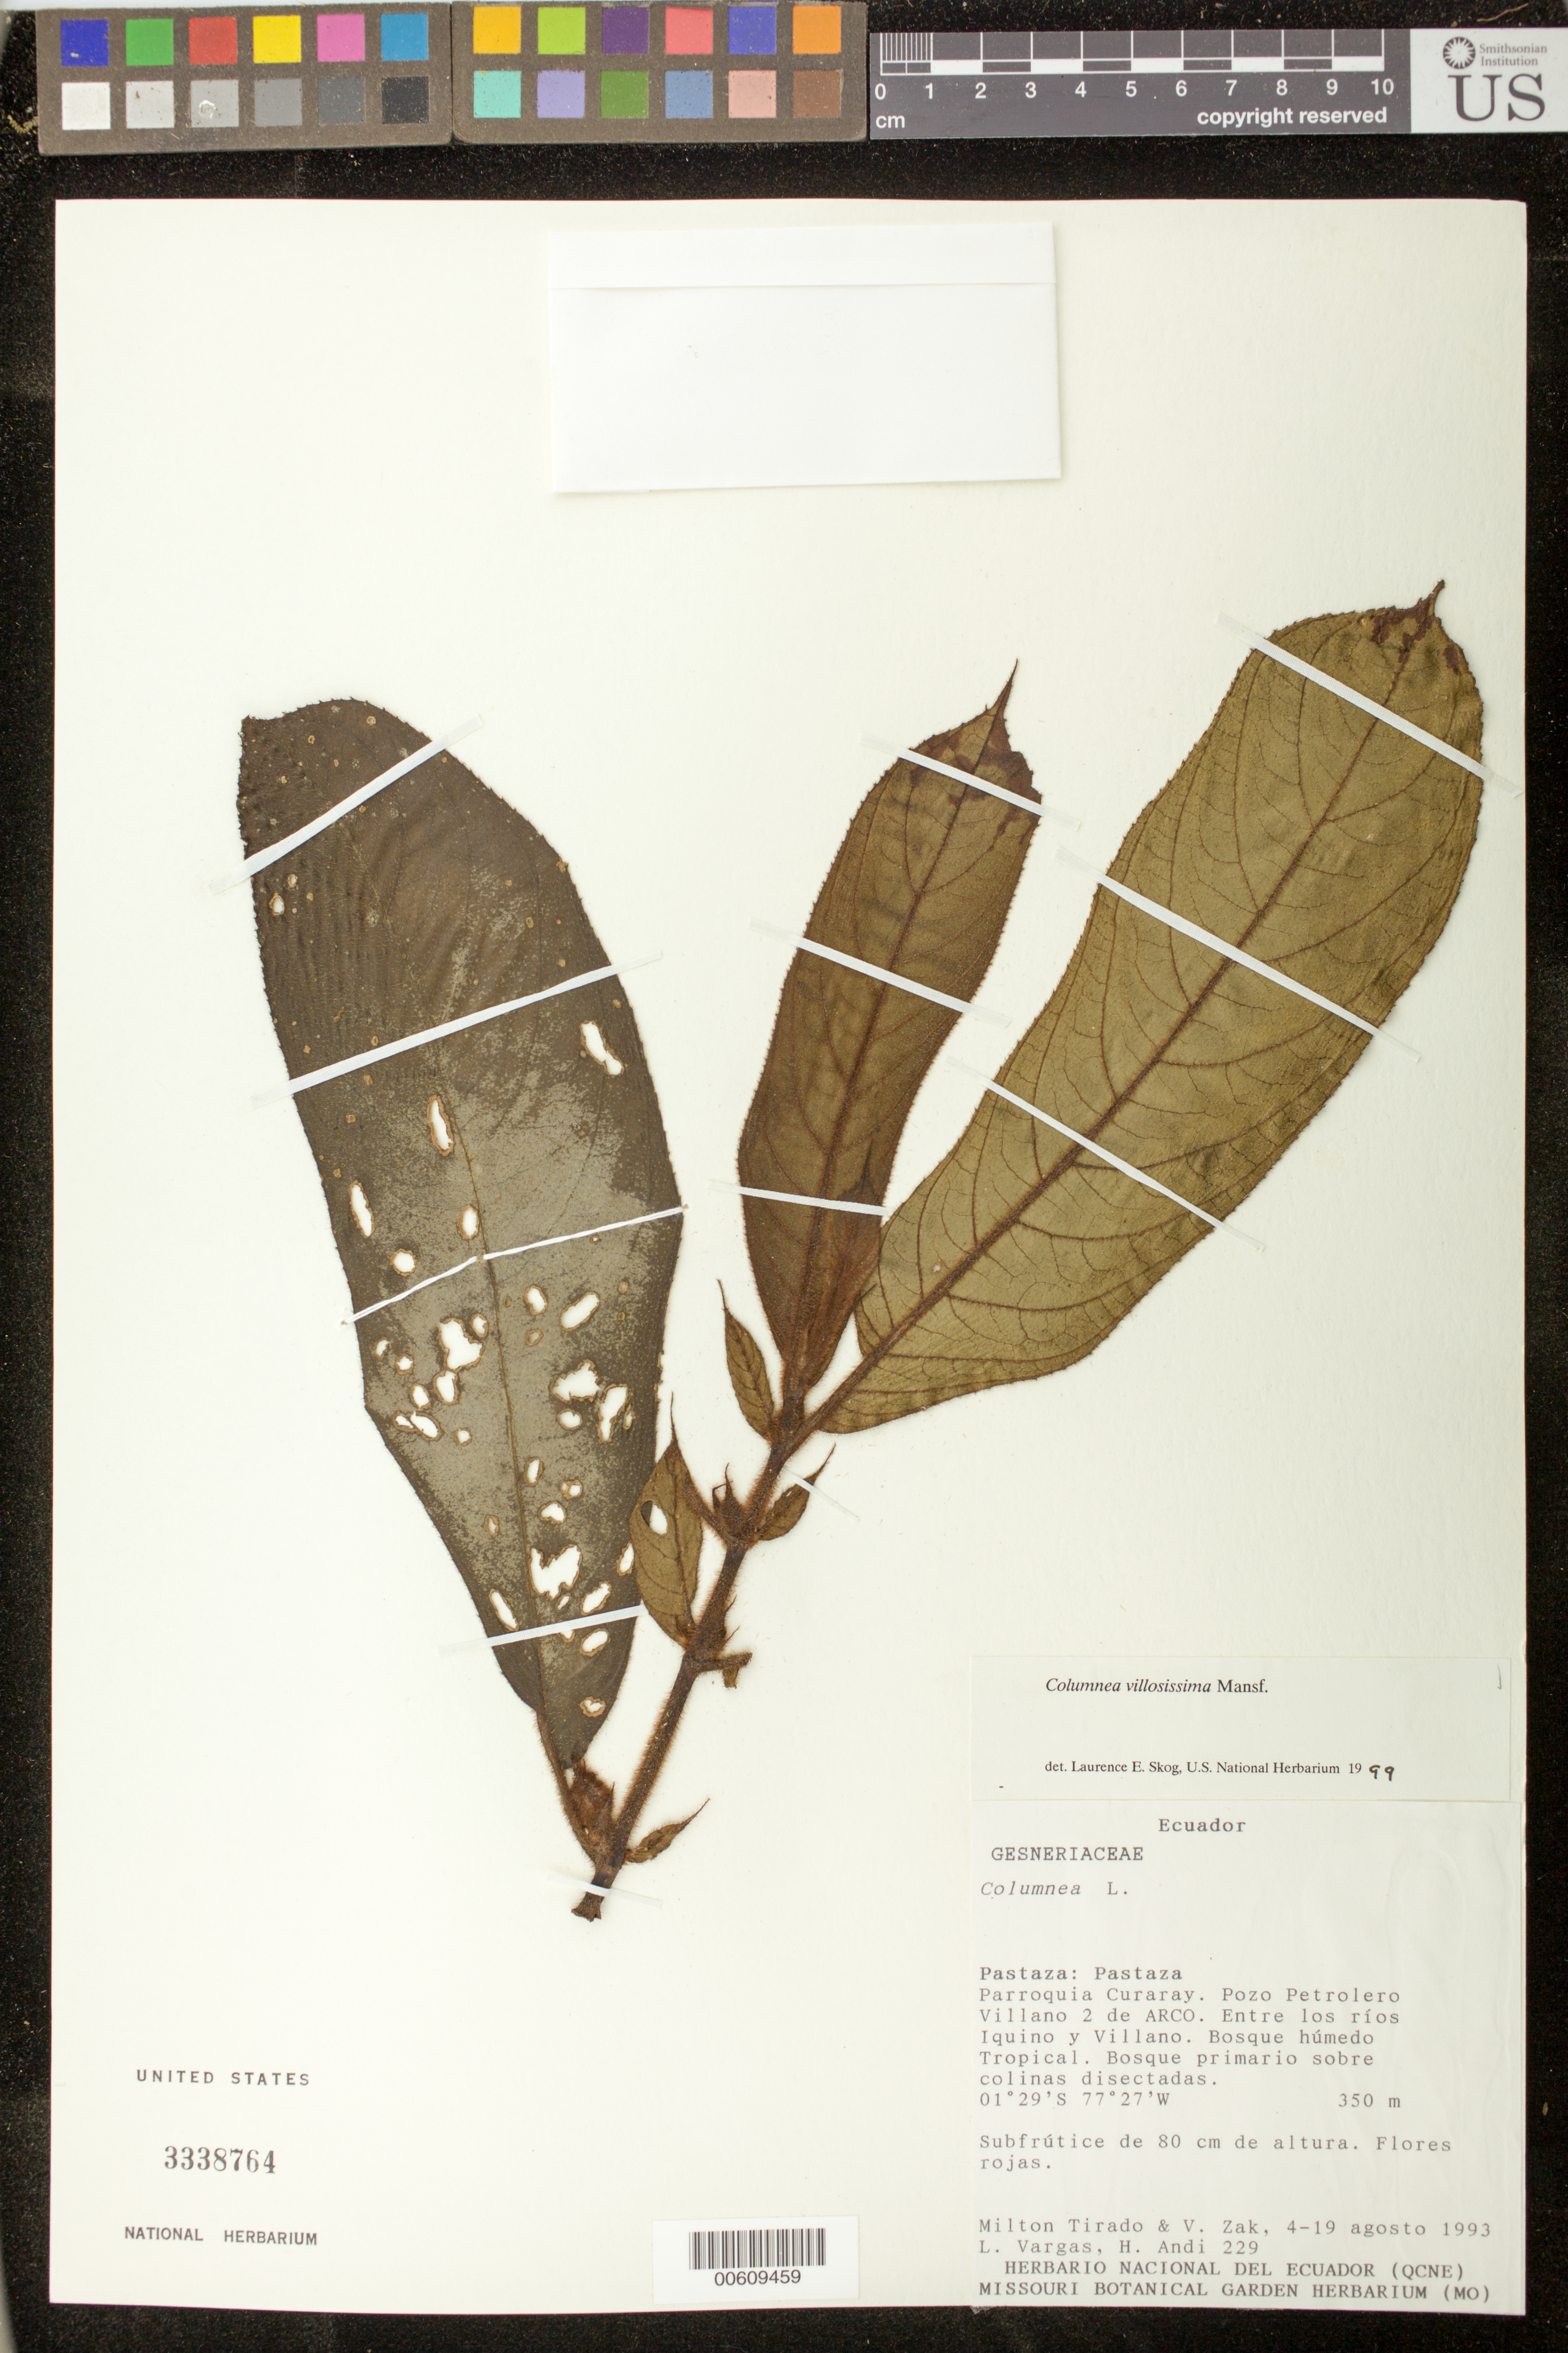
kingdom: Plantae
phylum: Tracheophyta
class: Magnoliopsida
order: Lamiales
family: Gesneriaceae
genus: Columnea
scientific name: Columnea villosissima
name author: Mansf.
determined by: Skog, Laurence E.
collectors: M. Tirado, V. Zak, L. Vargas & H. Andi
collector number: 229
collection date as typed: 4-19 Aug 1993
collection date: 1993-08-04/1993-08-19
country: Ecuador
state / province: Pastaza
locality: Pastaza: Parroquia Curaray, Pozo Petrolero Villano 2 de ARCO, entre los ríos Iquino y Villano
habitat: Bosque húmedo tropical; bosque primario sobre colinas disectadas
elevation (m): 350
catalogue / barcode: US 3338764